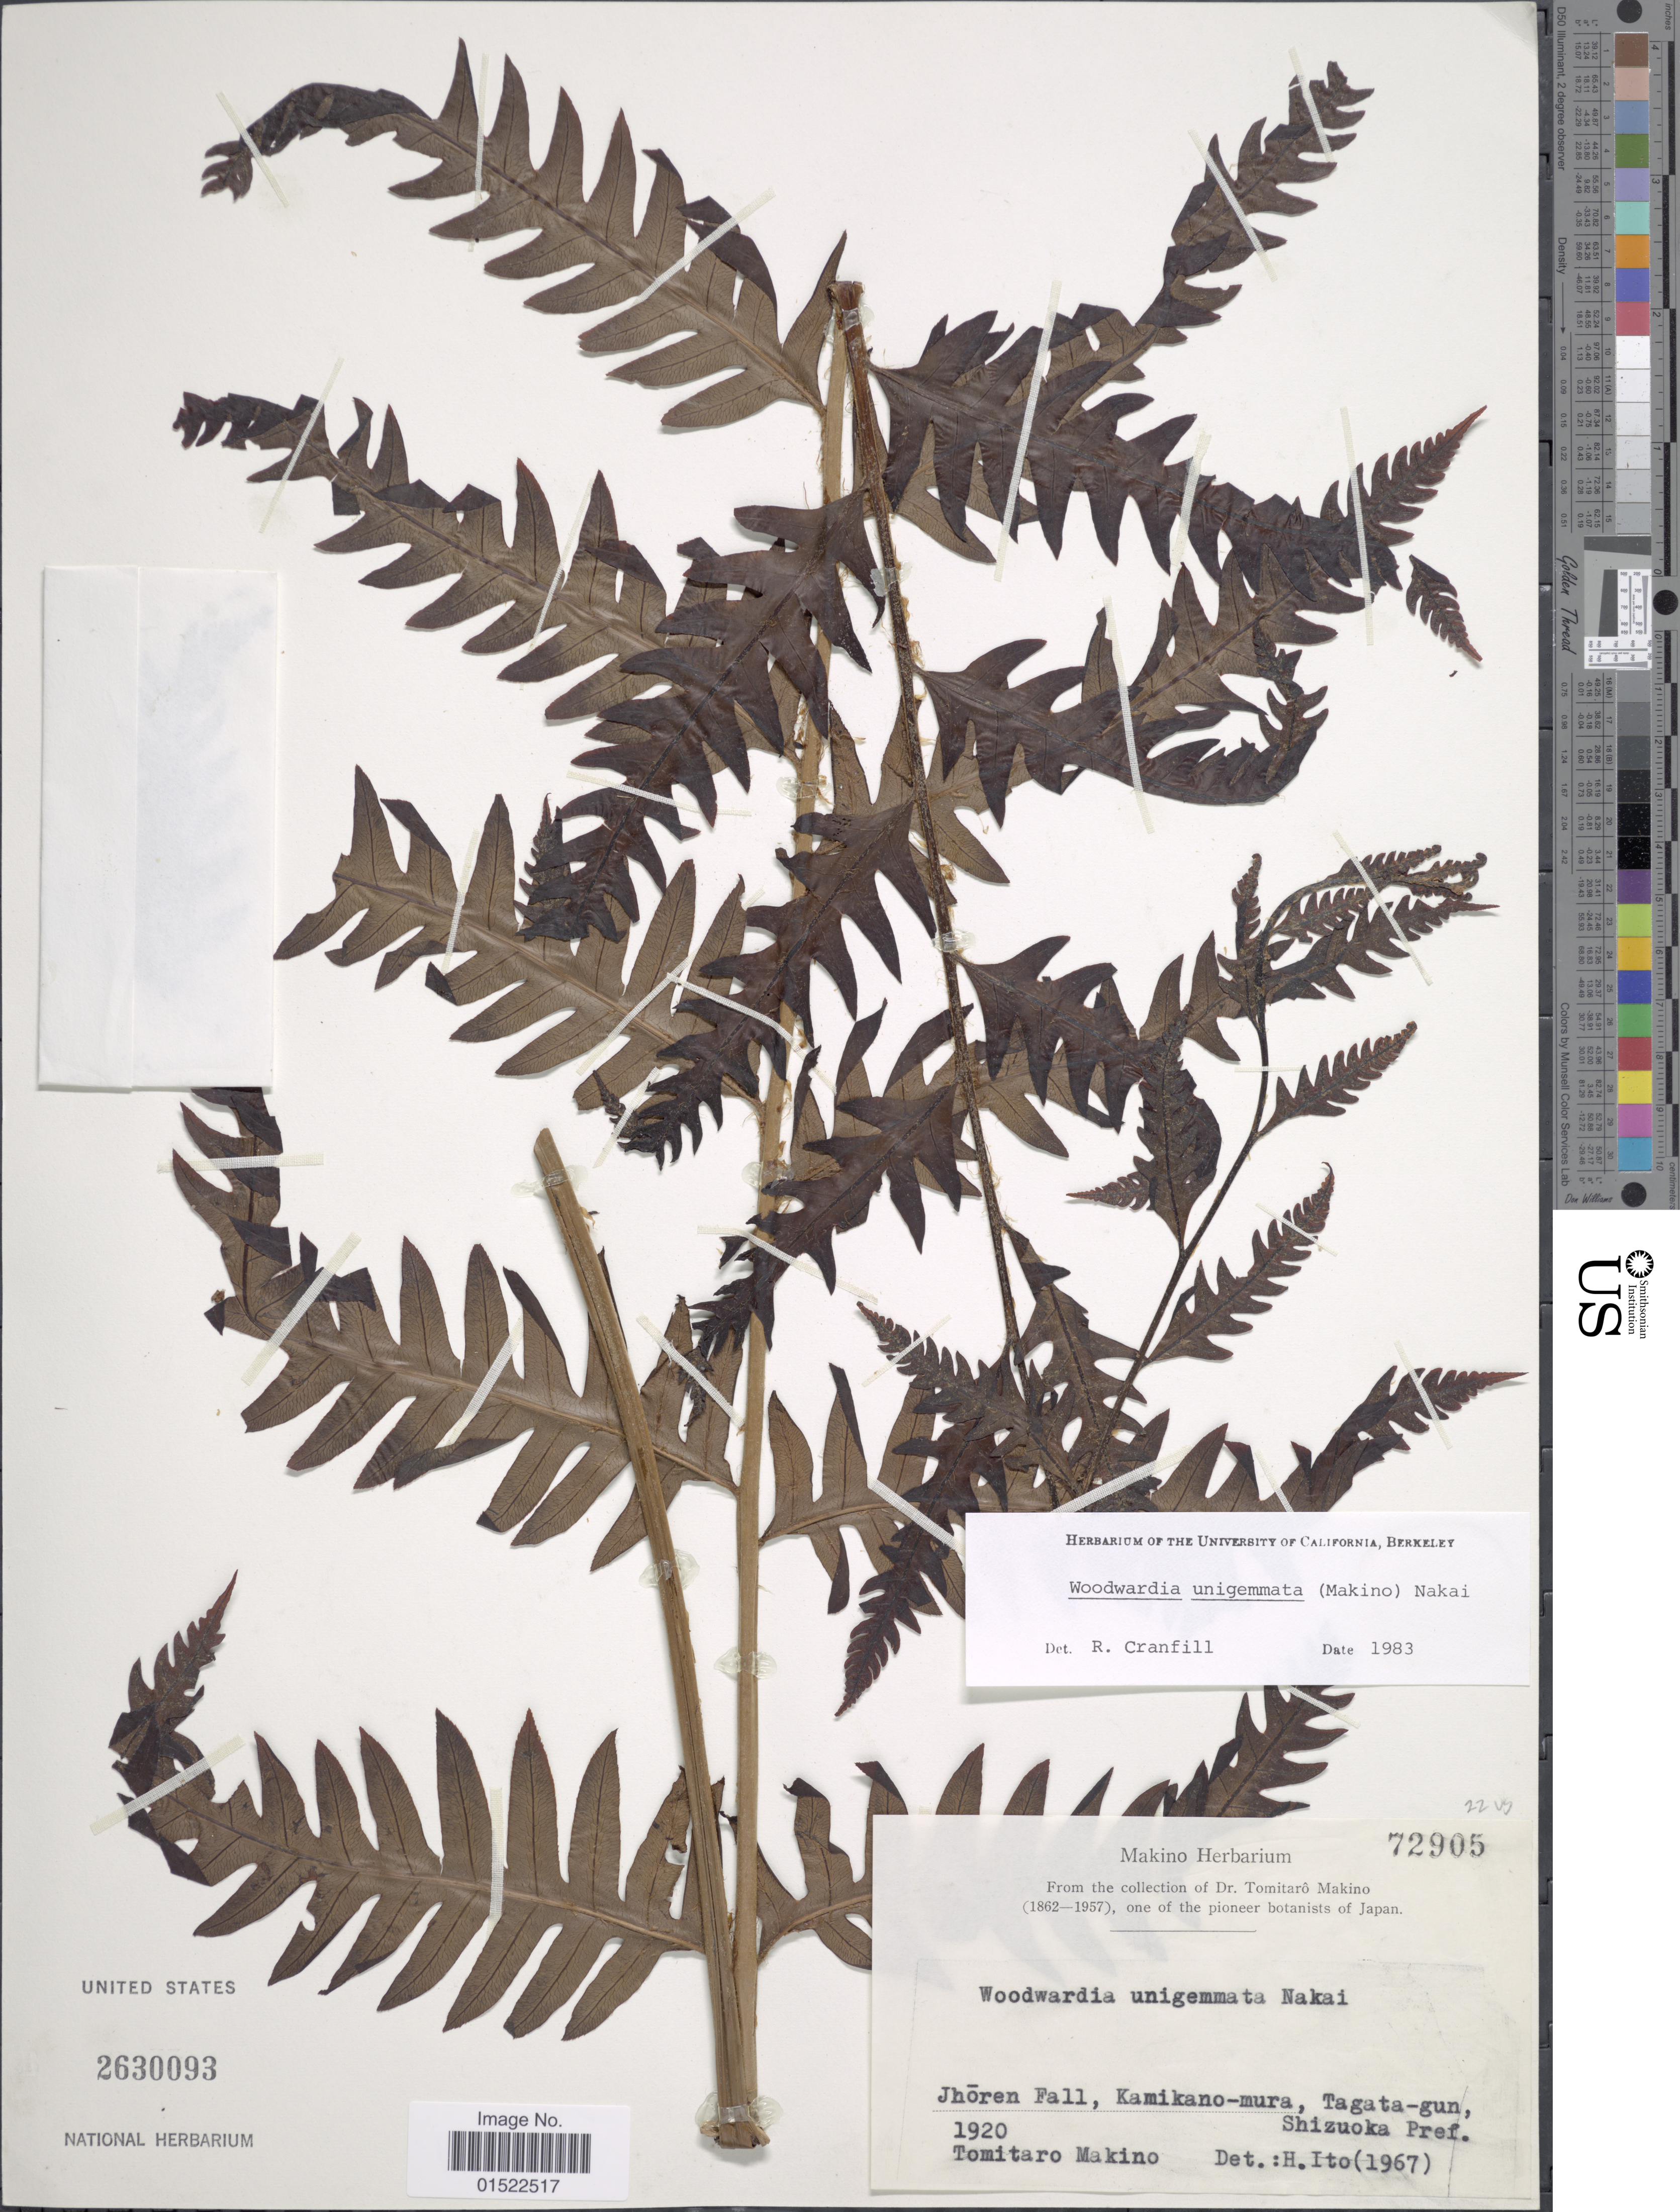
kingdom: Plantae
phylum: Tracheophyta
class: Polypodiopsida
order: Polypodiales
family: Blechnaceae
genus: Woodwardia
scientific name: Woodwardia unigemmata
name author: (Makino) Nakai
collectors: T. Makino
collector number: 72905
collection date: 1920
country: Japan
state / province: Sizuoka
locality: Jhoren Fall, Kamikano-mura, Tagata-gun, Shizuoka Pref.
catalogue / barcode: US 2630093